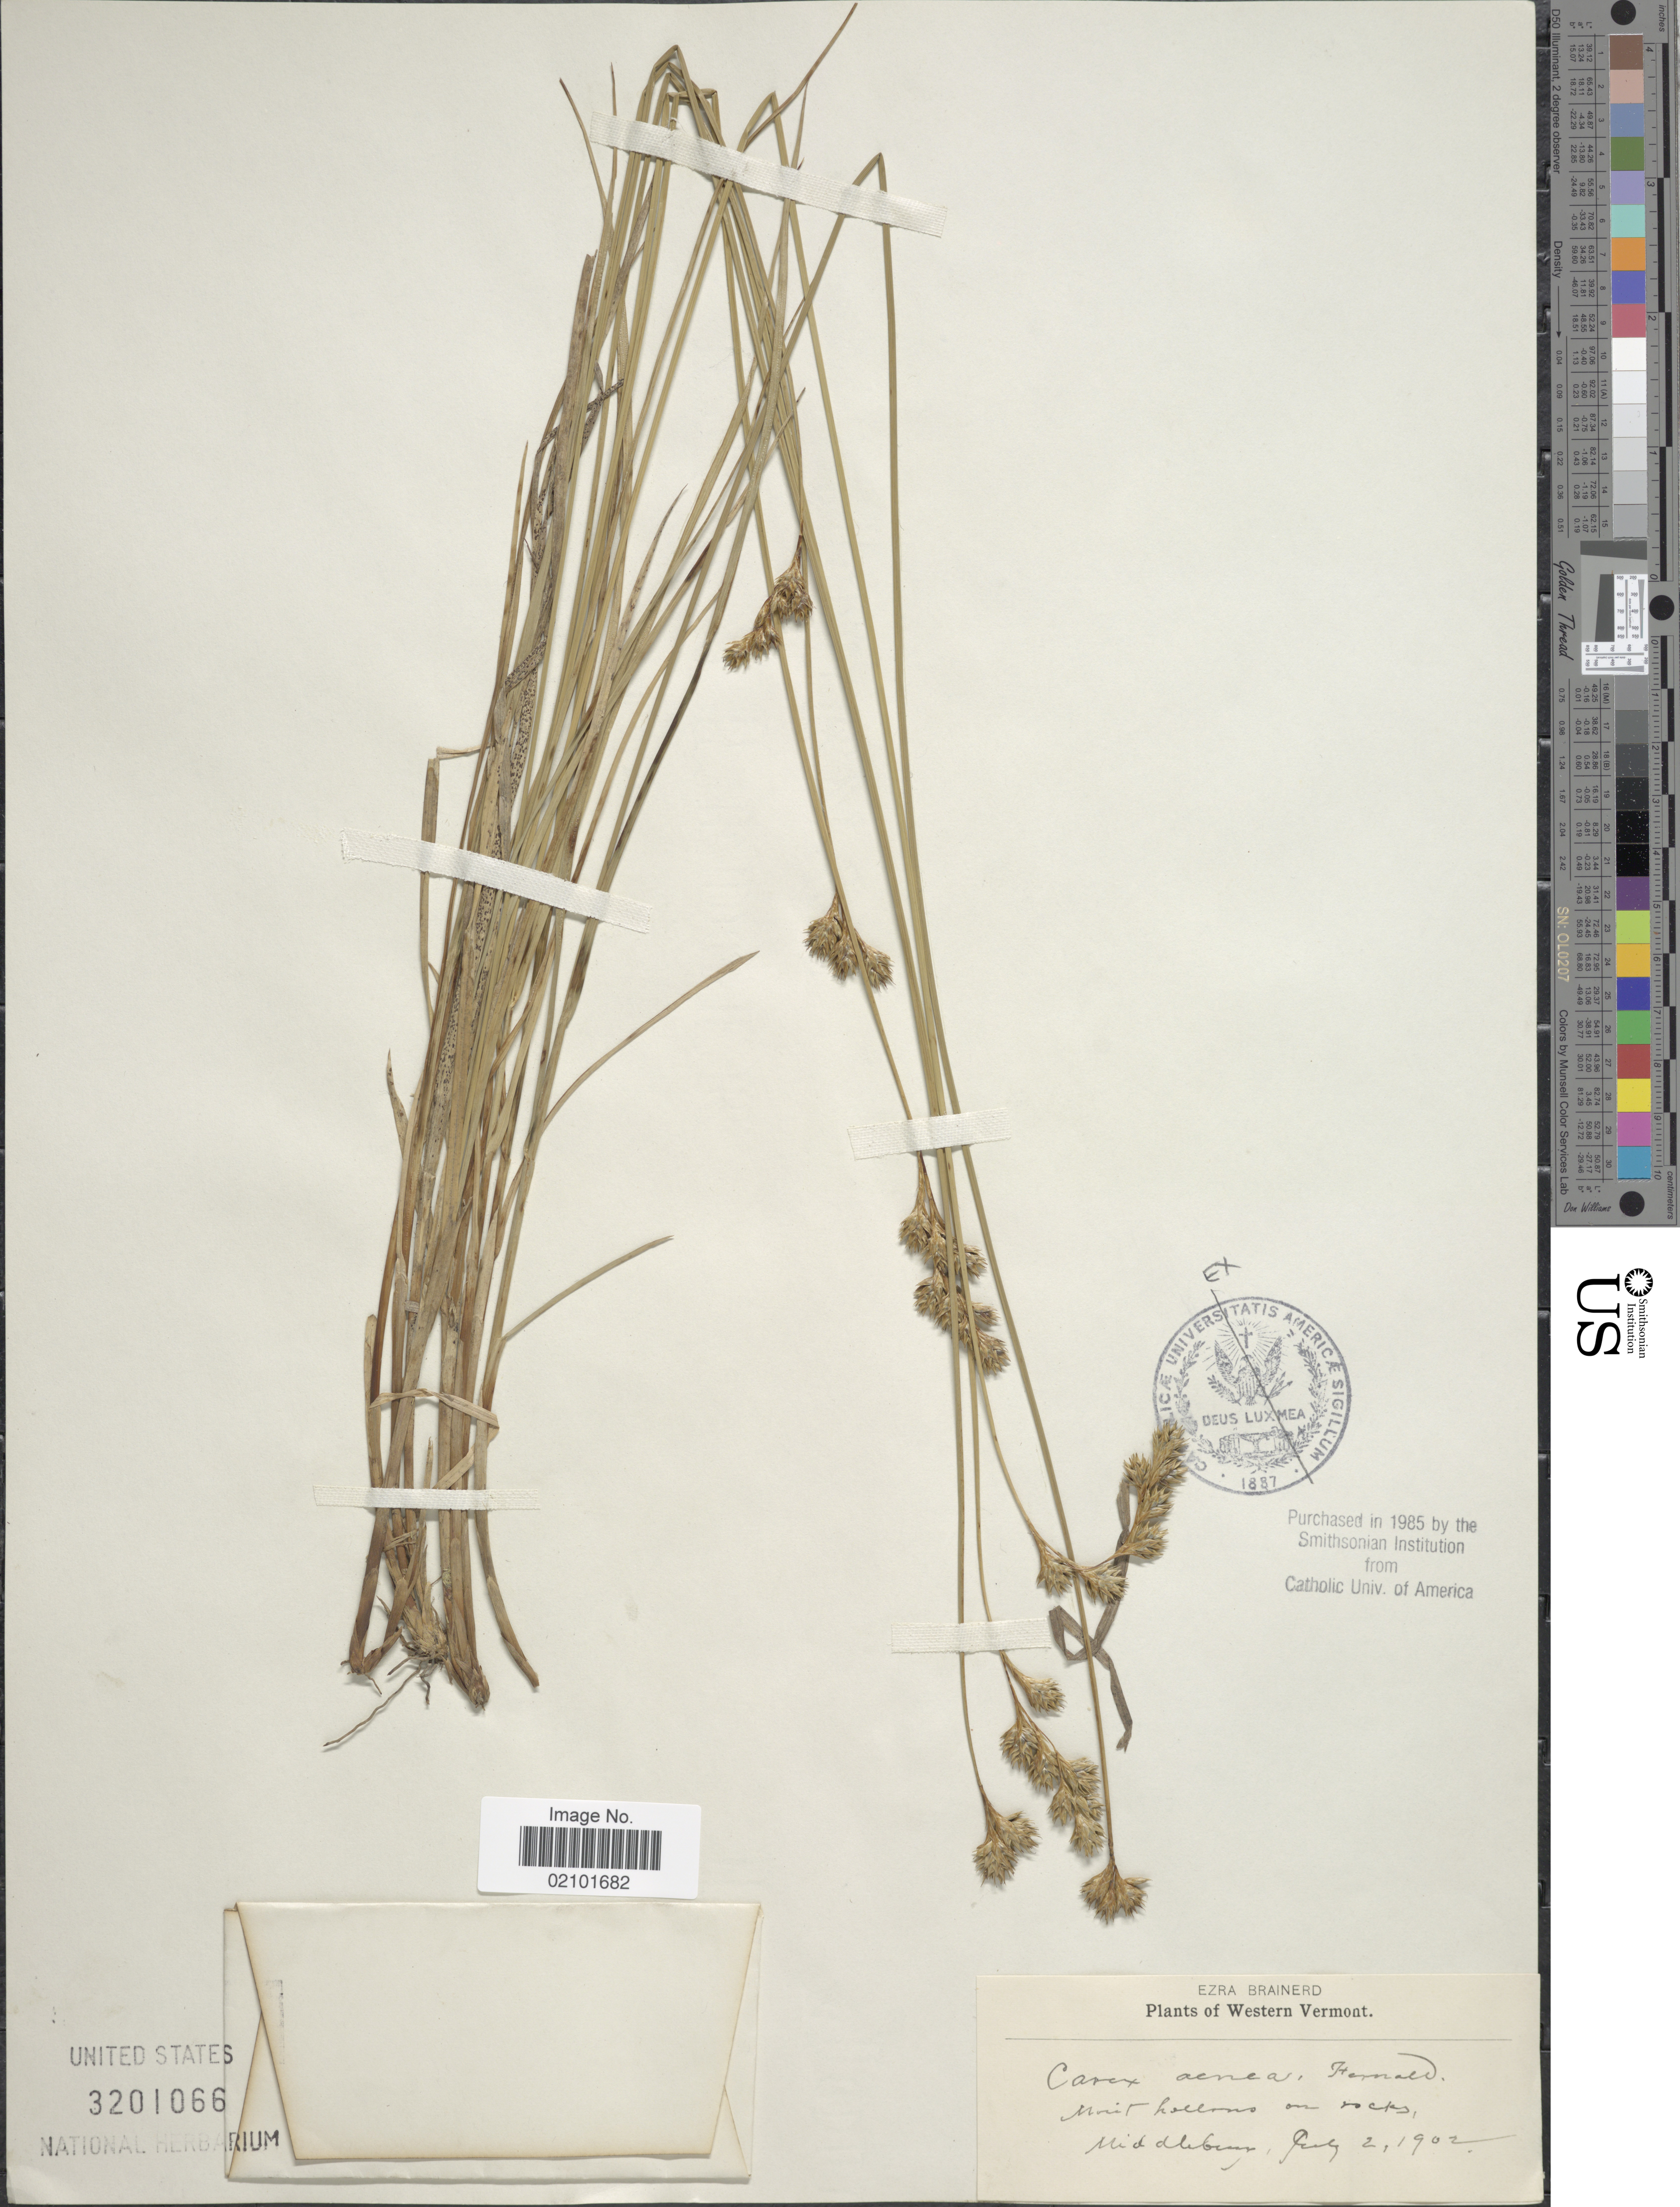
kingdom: Plantae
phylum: Tracheophyta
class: Liliopsida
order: Poales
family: Cyperaceae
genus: Carex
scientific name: Carex foenea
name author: Willd.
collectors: E. Brainerd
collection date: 1902-07-02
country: United States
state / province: Vermont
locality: Western Vermont. Middlebury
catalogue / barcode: US 3201066